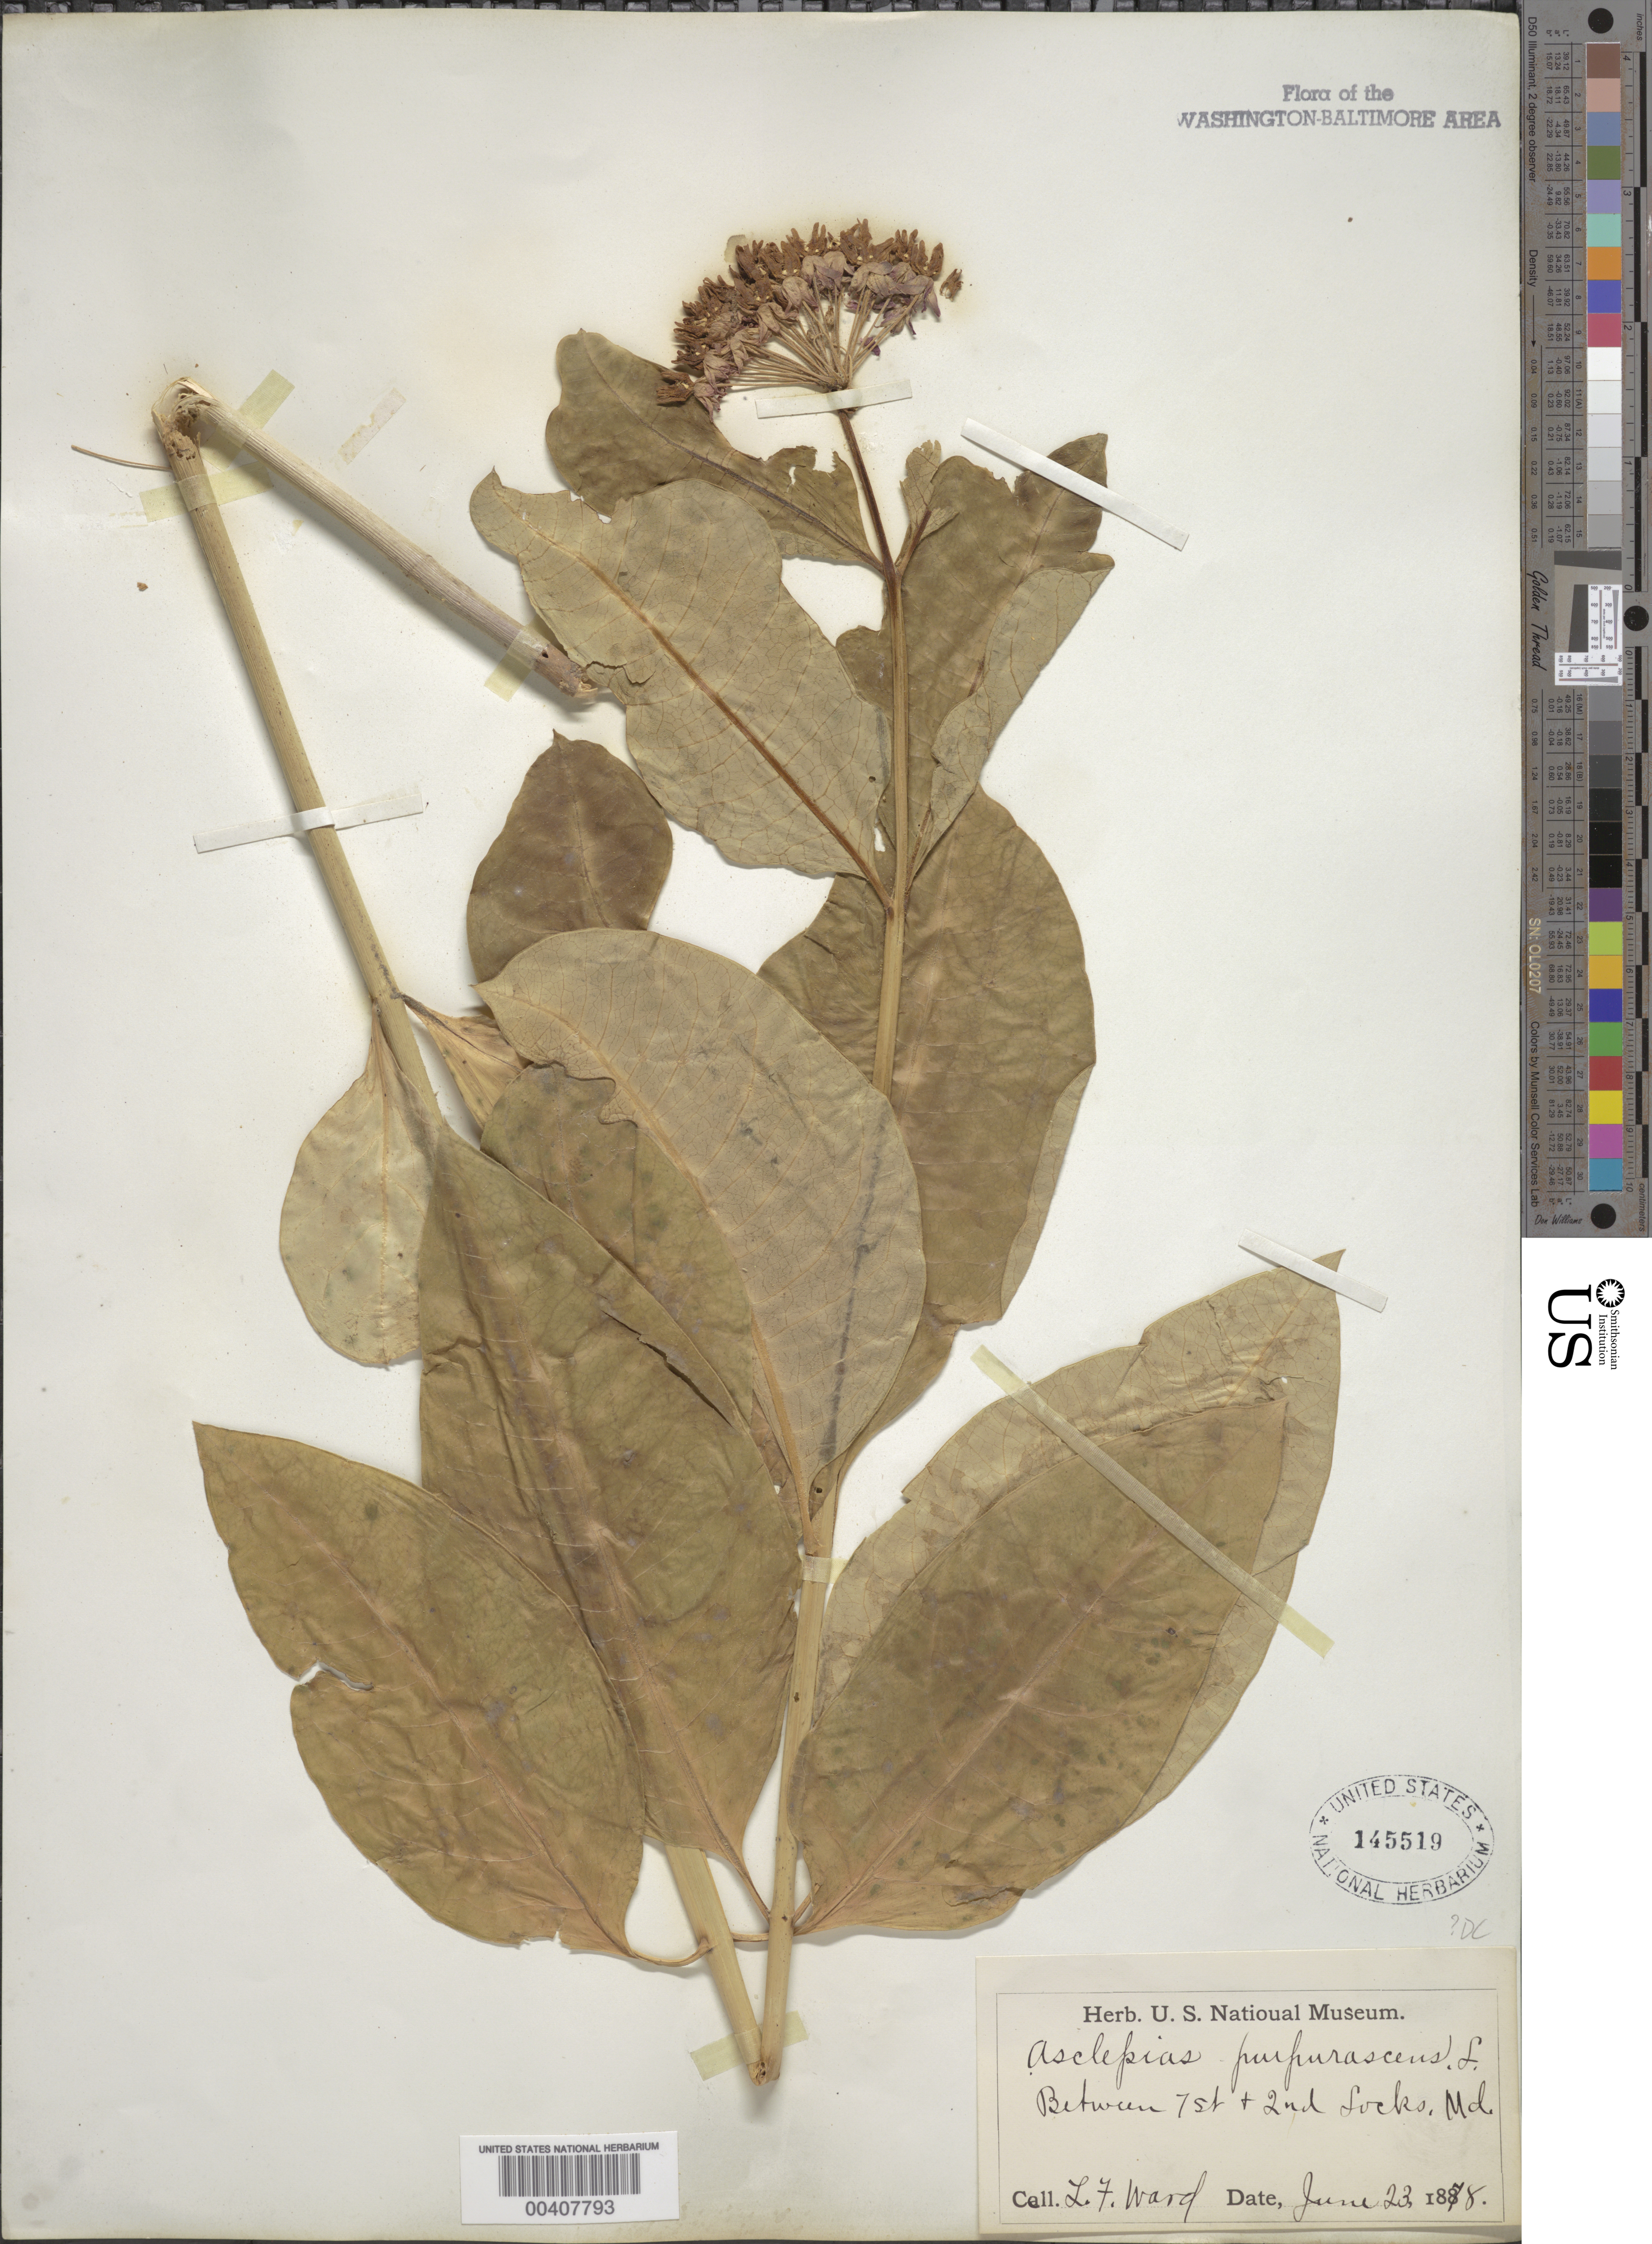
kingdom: Plantae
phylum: Tracheophyta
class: Magnoliopsida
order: Gentianales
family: Apocynaceae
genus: Asclepias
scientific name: Asclepias purpurascens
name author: L.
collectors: L. F. Ward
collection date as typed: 23 Jun 1878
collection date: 1878-06-23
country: United States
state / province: Maryland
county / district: Montgomery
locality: between 1st and 2nd Lock, C. & O. Canal C. & O. Canal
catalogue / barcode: US 145519